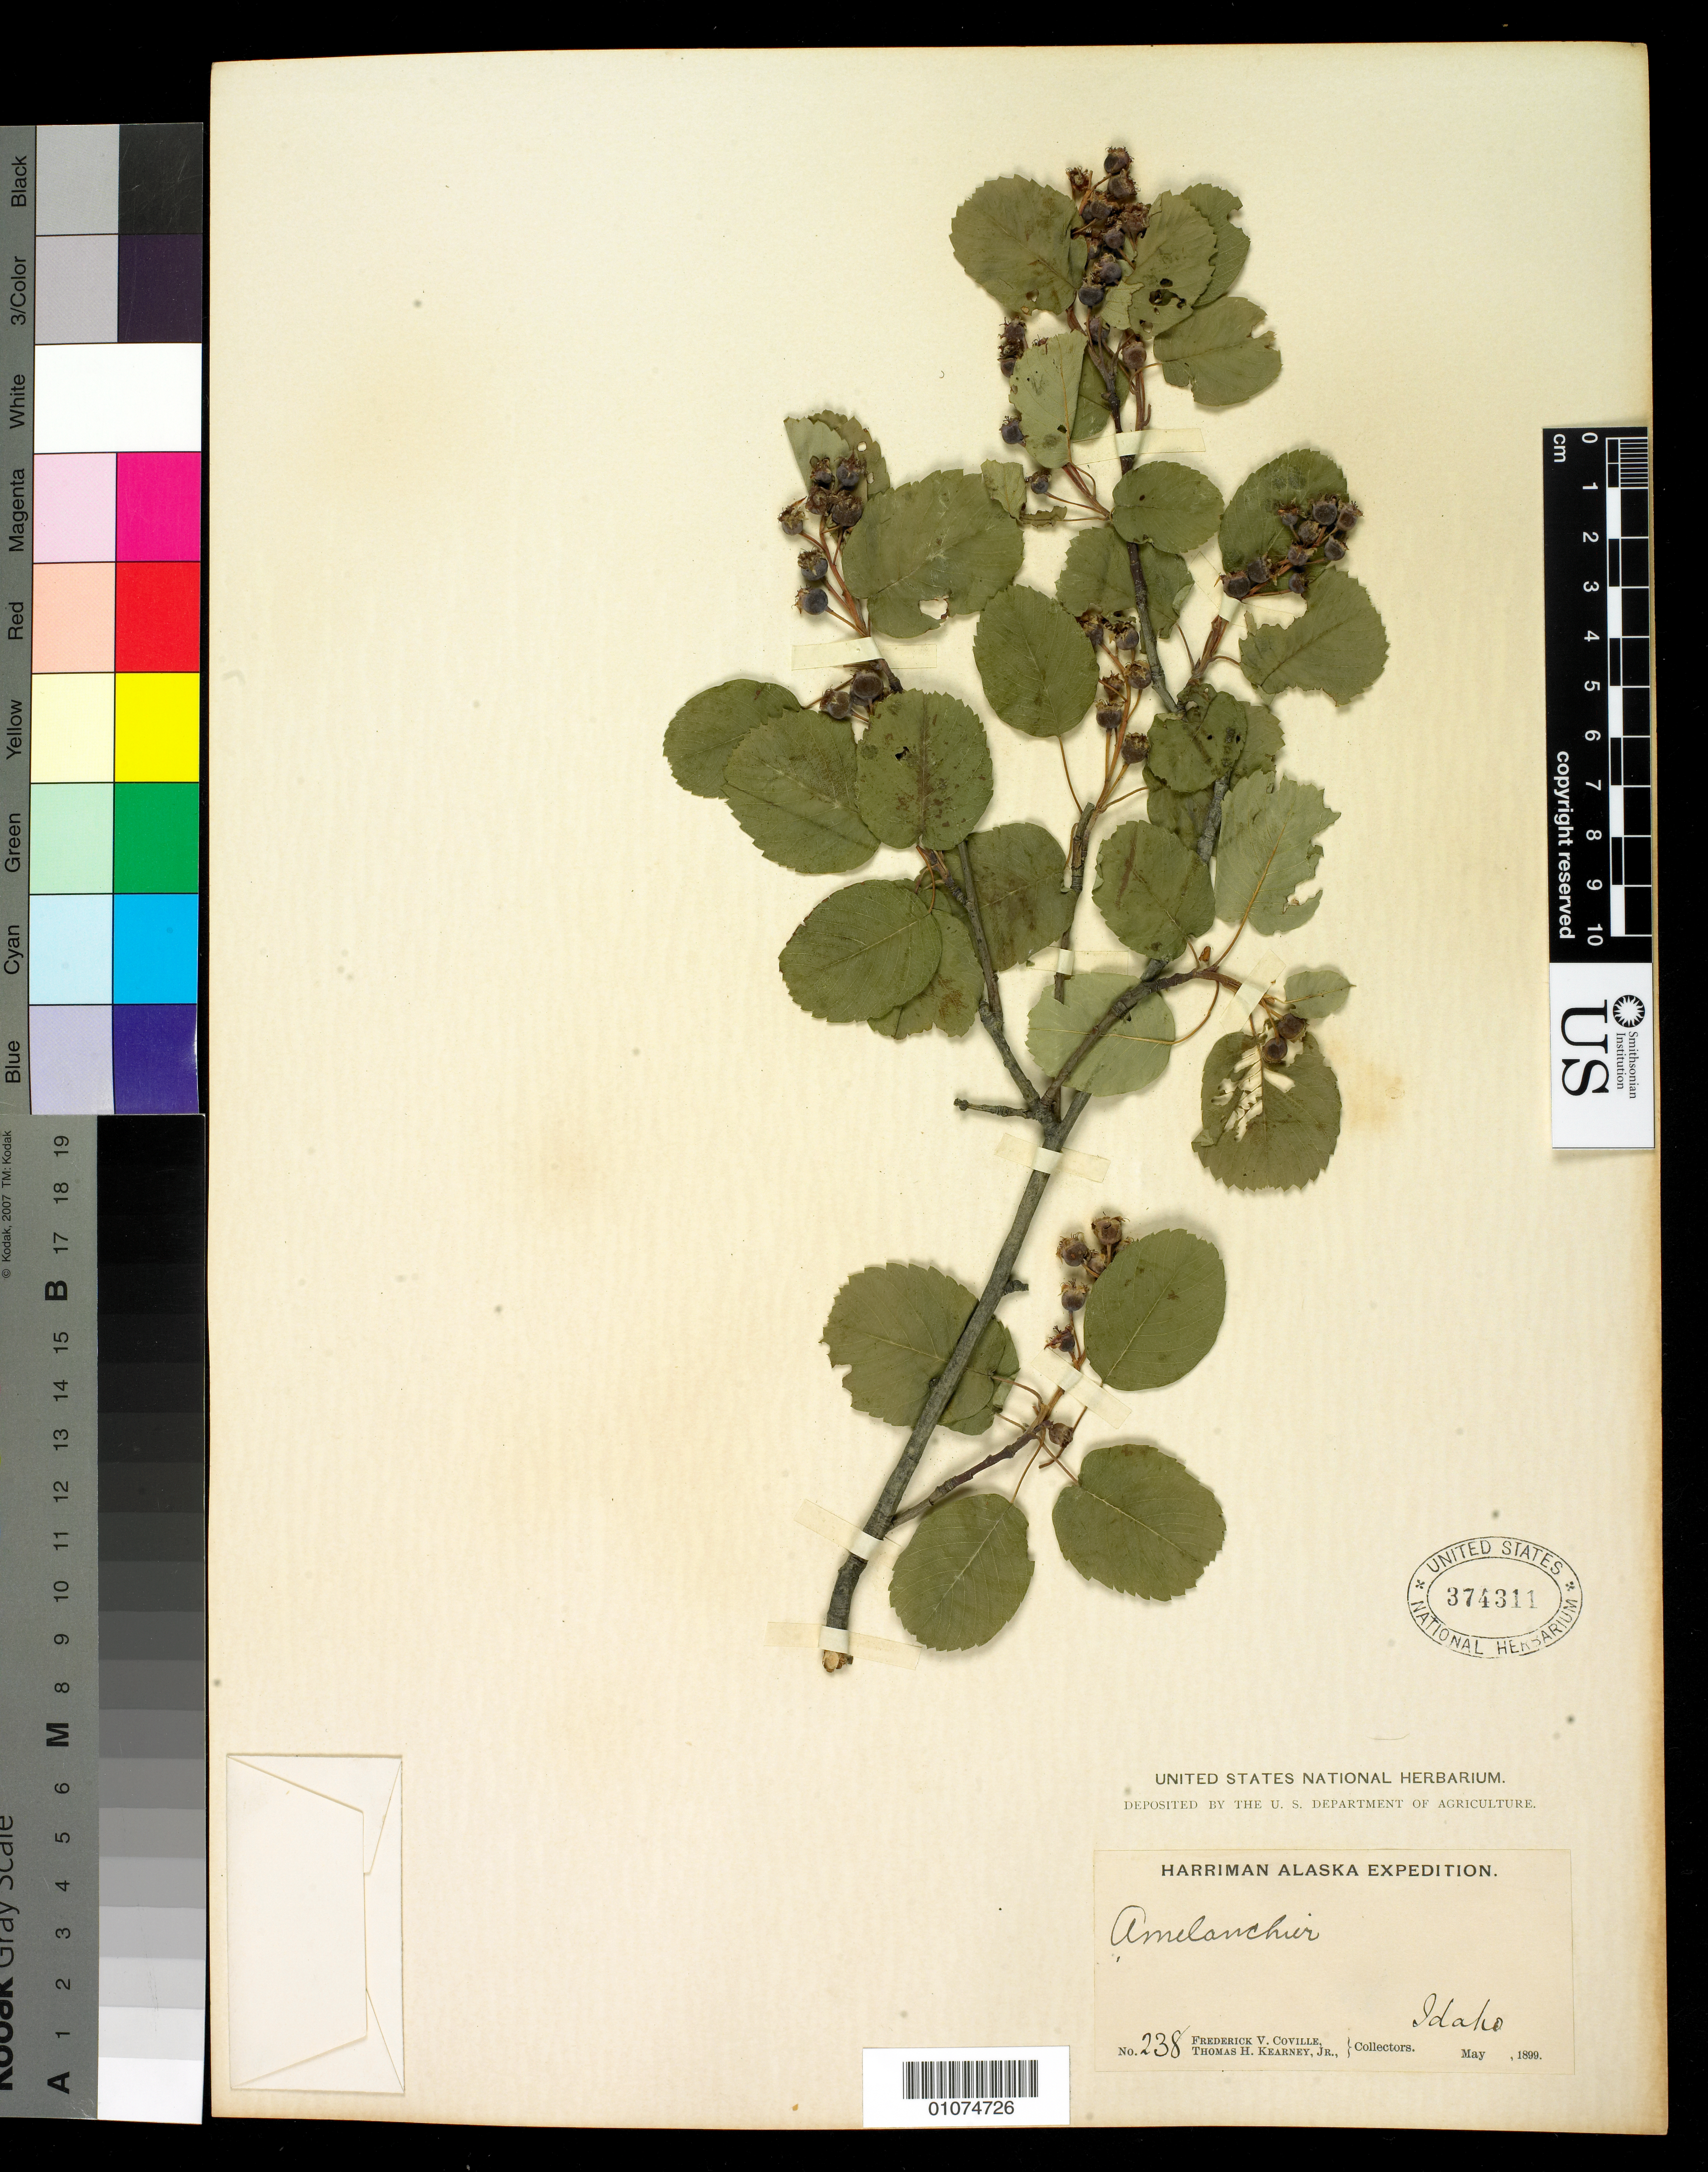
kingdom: Plantae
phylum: Tracheophyta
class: Magnoliopsida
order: Rosales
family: Rosaceae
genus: Amelanchier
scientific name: Amelanchier sp.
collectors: F. V. Coville & T. H. Kearney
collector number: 238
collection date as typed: May 1899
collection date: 1899-05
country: United States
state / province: Idaho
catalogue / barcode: US 374311